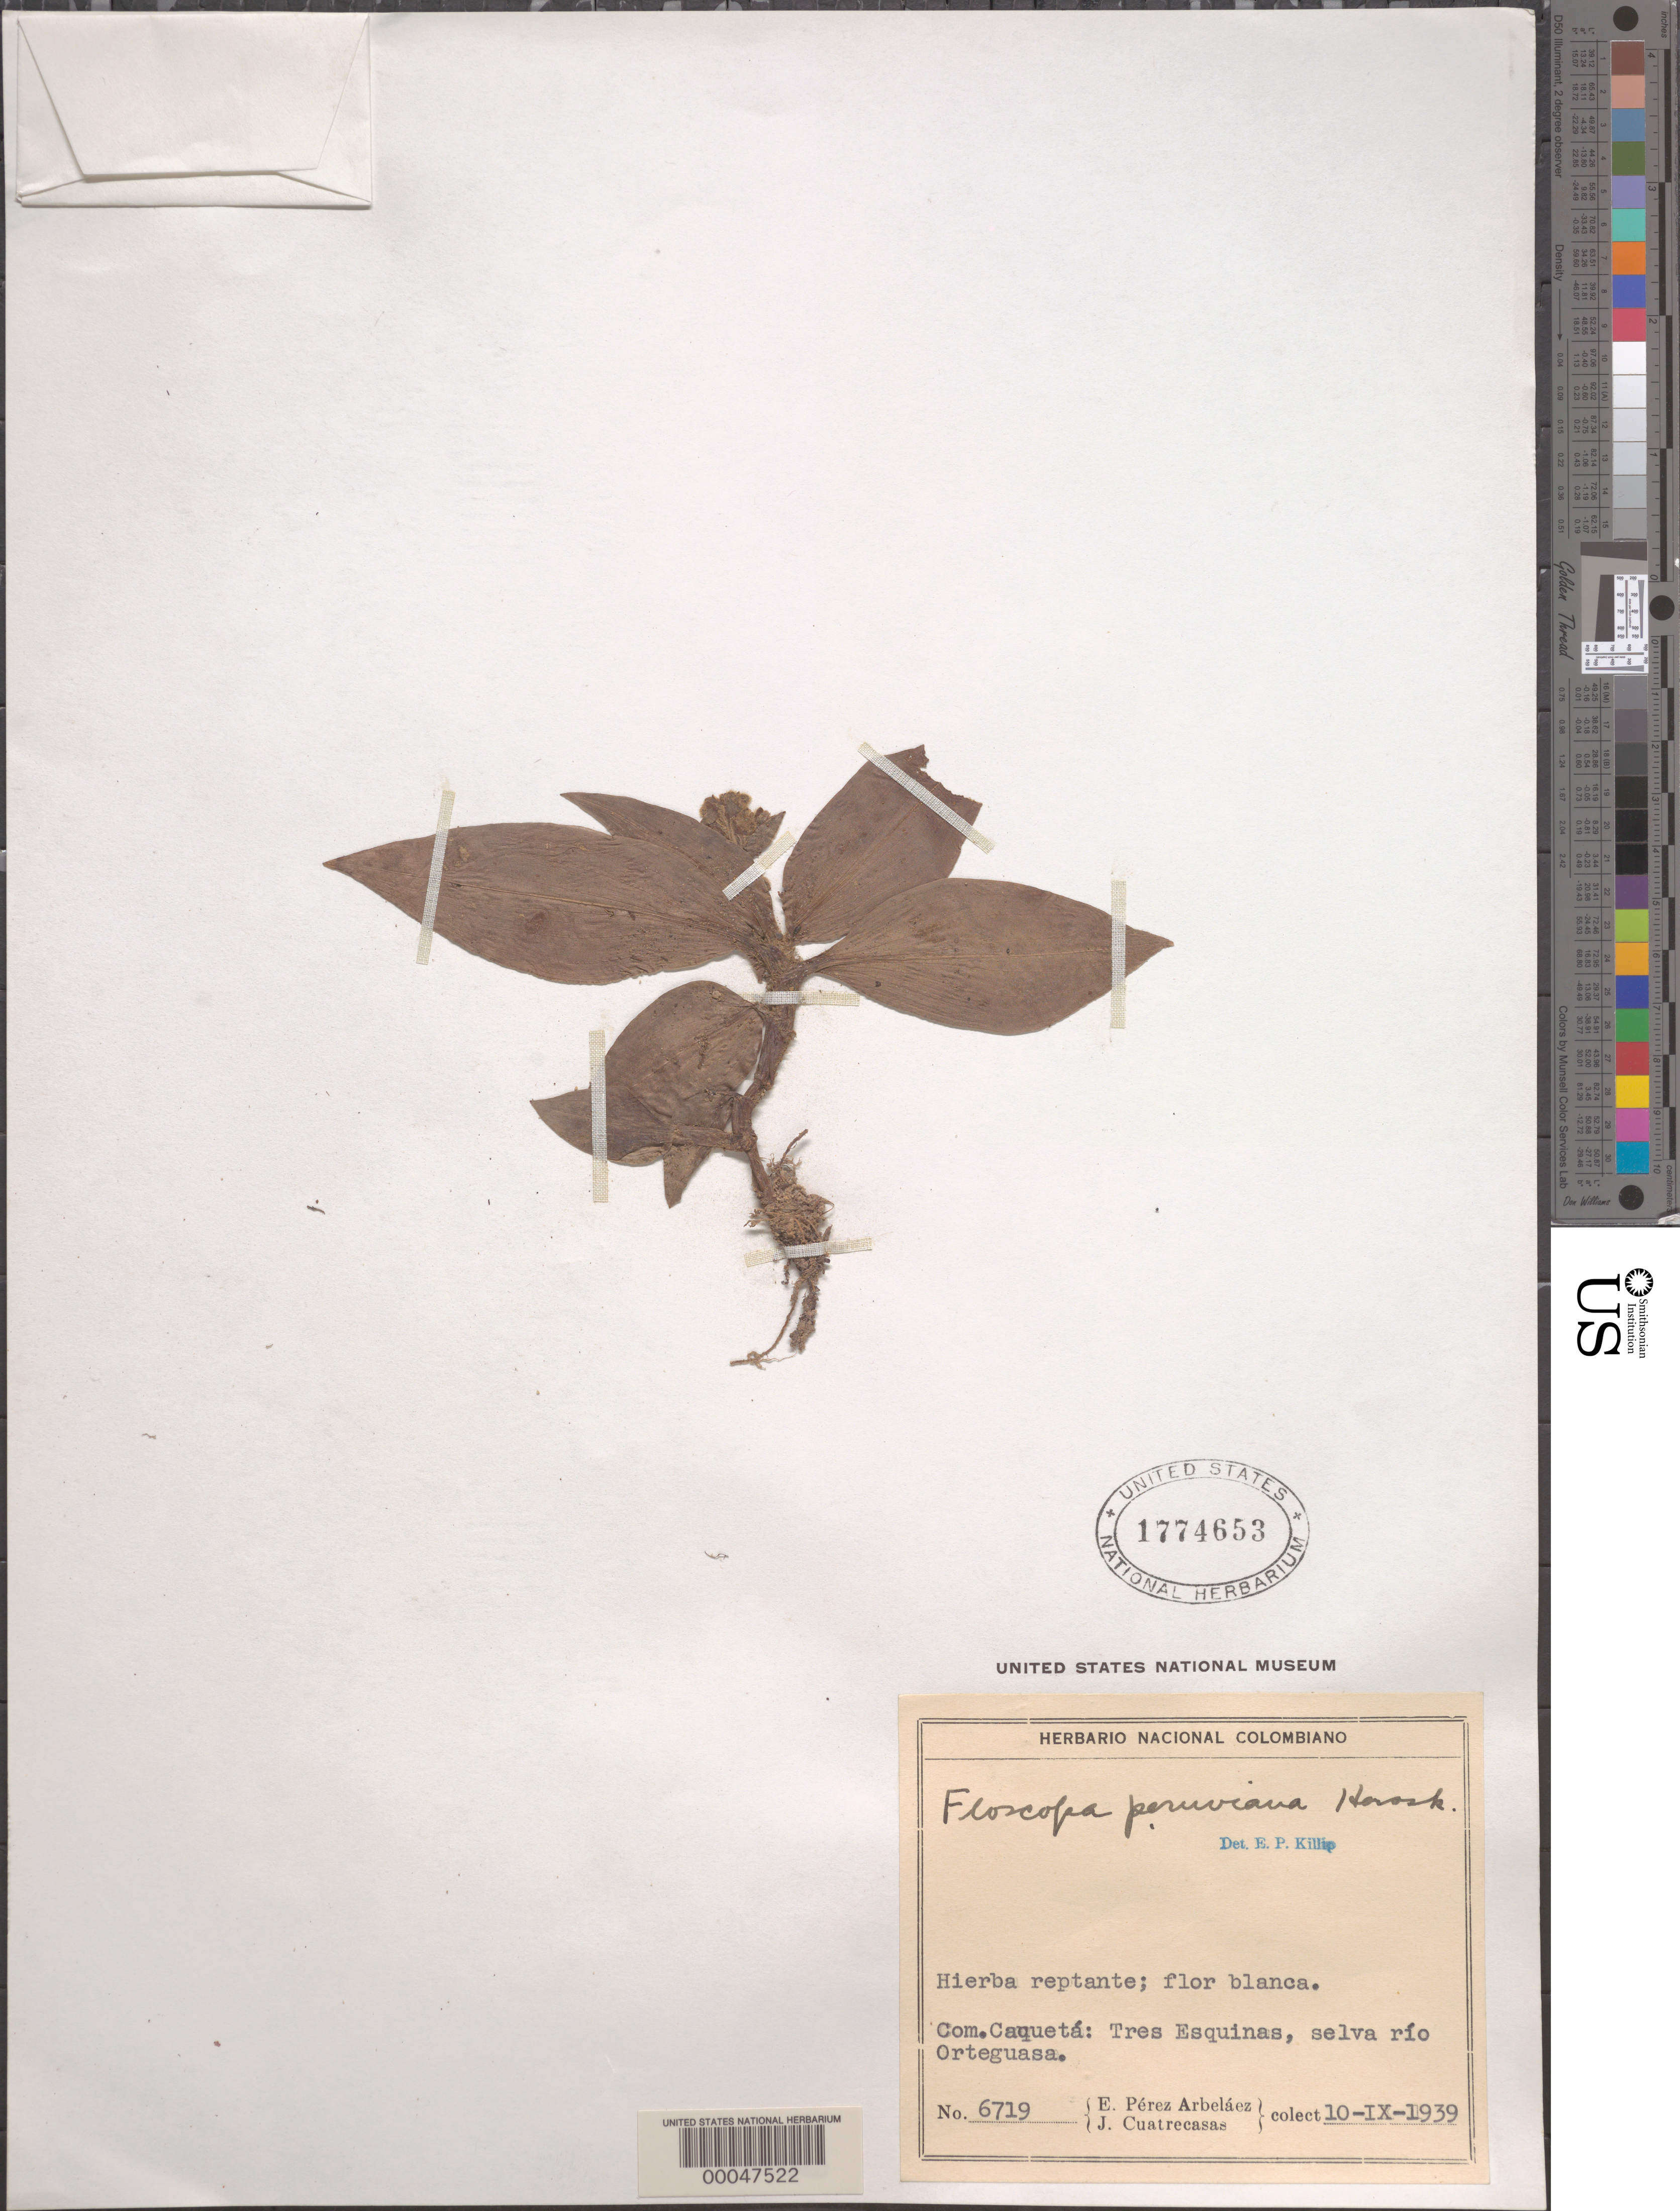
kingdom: Plantae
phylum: Tracheophyta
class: Liliopsida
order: Commelinales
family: Commelinaceae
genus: Floscopa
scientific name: Floscopa peruviana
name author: Hassk. ex C.B. Clarke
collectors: E. Pérez Arbeláez & J. Cuatrecasas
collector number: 6719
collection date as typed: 10 Sep 1939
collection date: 1939-09-10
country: Colombia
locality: Tres Esquinas; Caqueta, Rio Orteguasa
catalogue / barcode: US 1774653